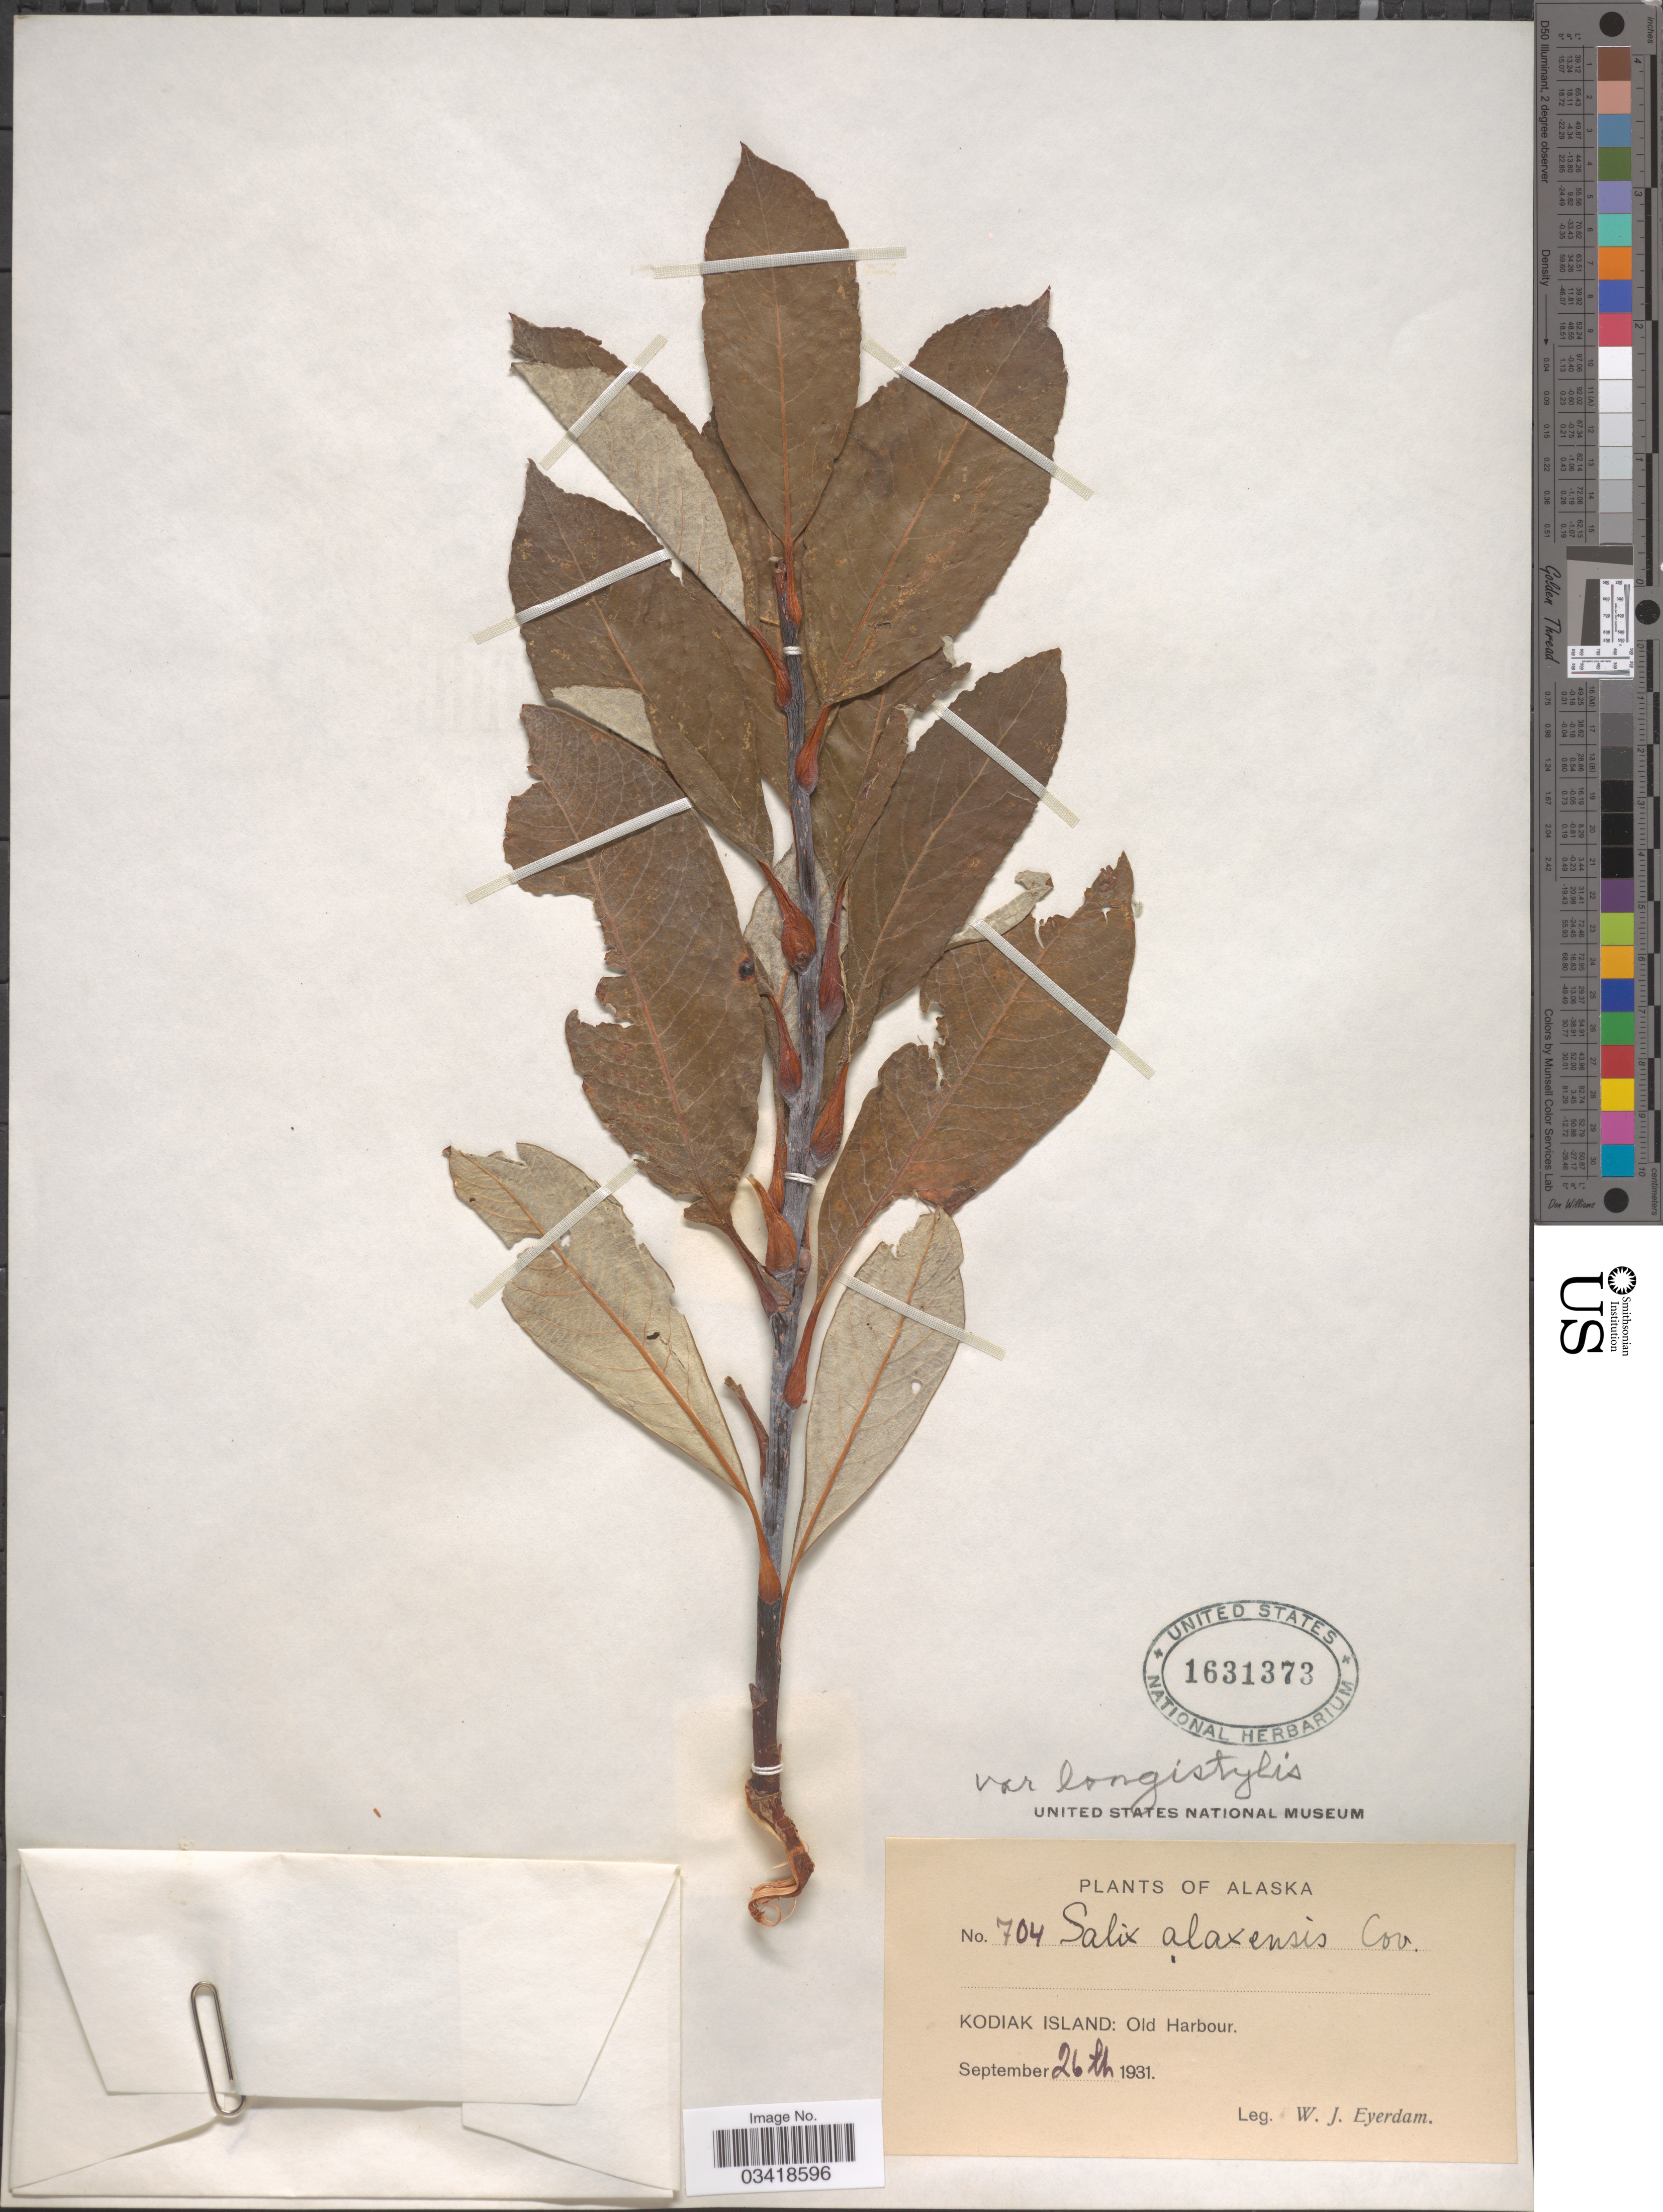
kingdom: Plantae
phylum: Tracheophyta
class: Magnoliopsida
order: Malpighiales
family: Salicaceae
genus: Salix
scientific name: Salix alaxensis var. longistylis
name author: (Rydb.) C.K. Schneid.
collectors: W. J. Eyerdam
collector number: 704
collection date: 1931-09-26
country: United States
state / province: Alaska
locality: Kodiak Island: Old Harbour.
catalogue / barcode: US 1631373